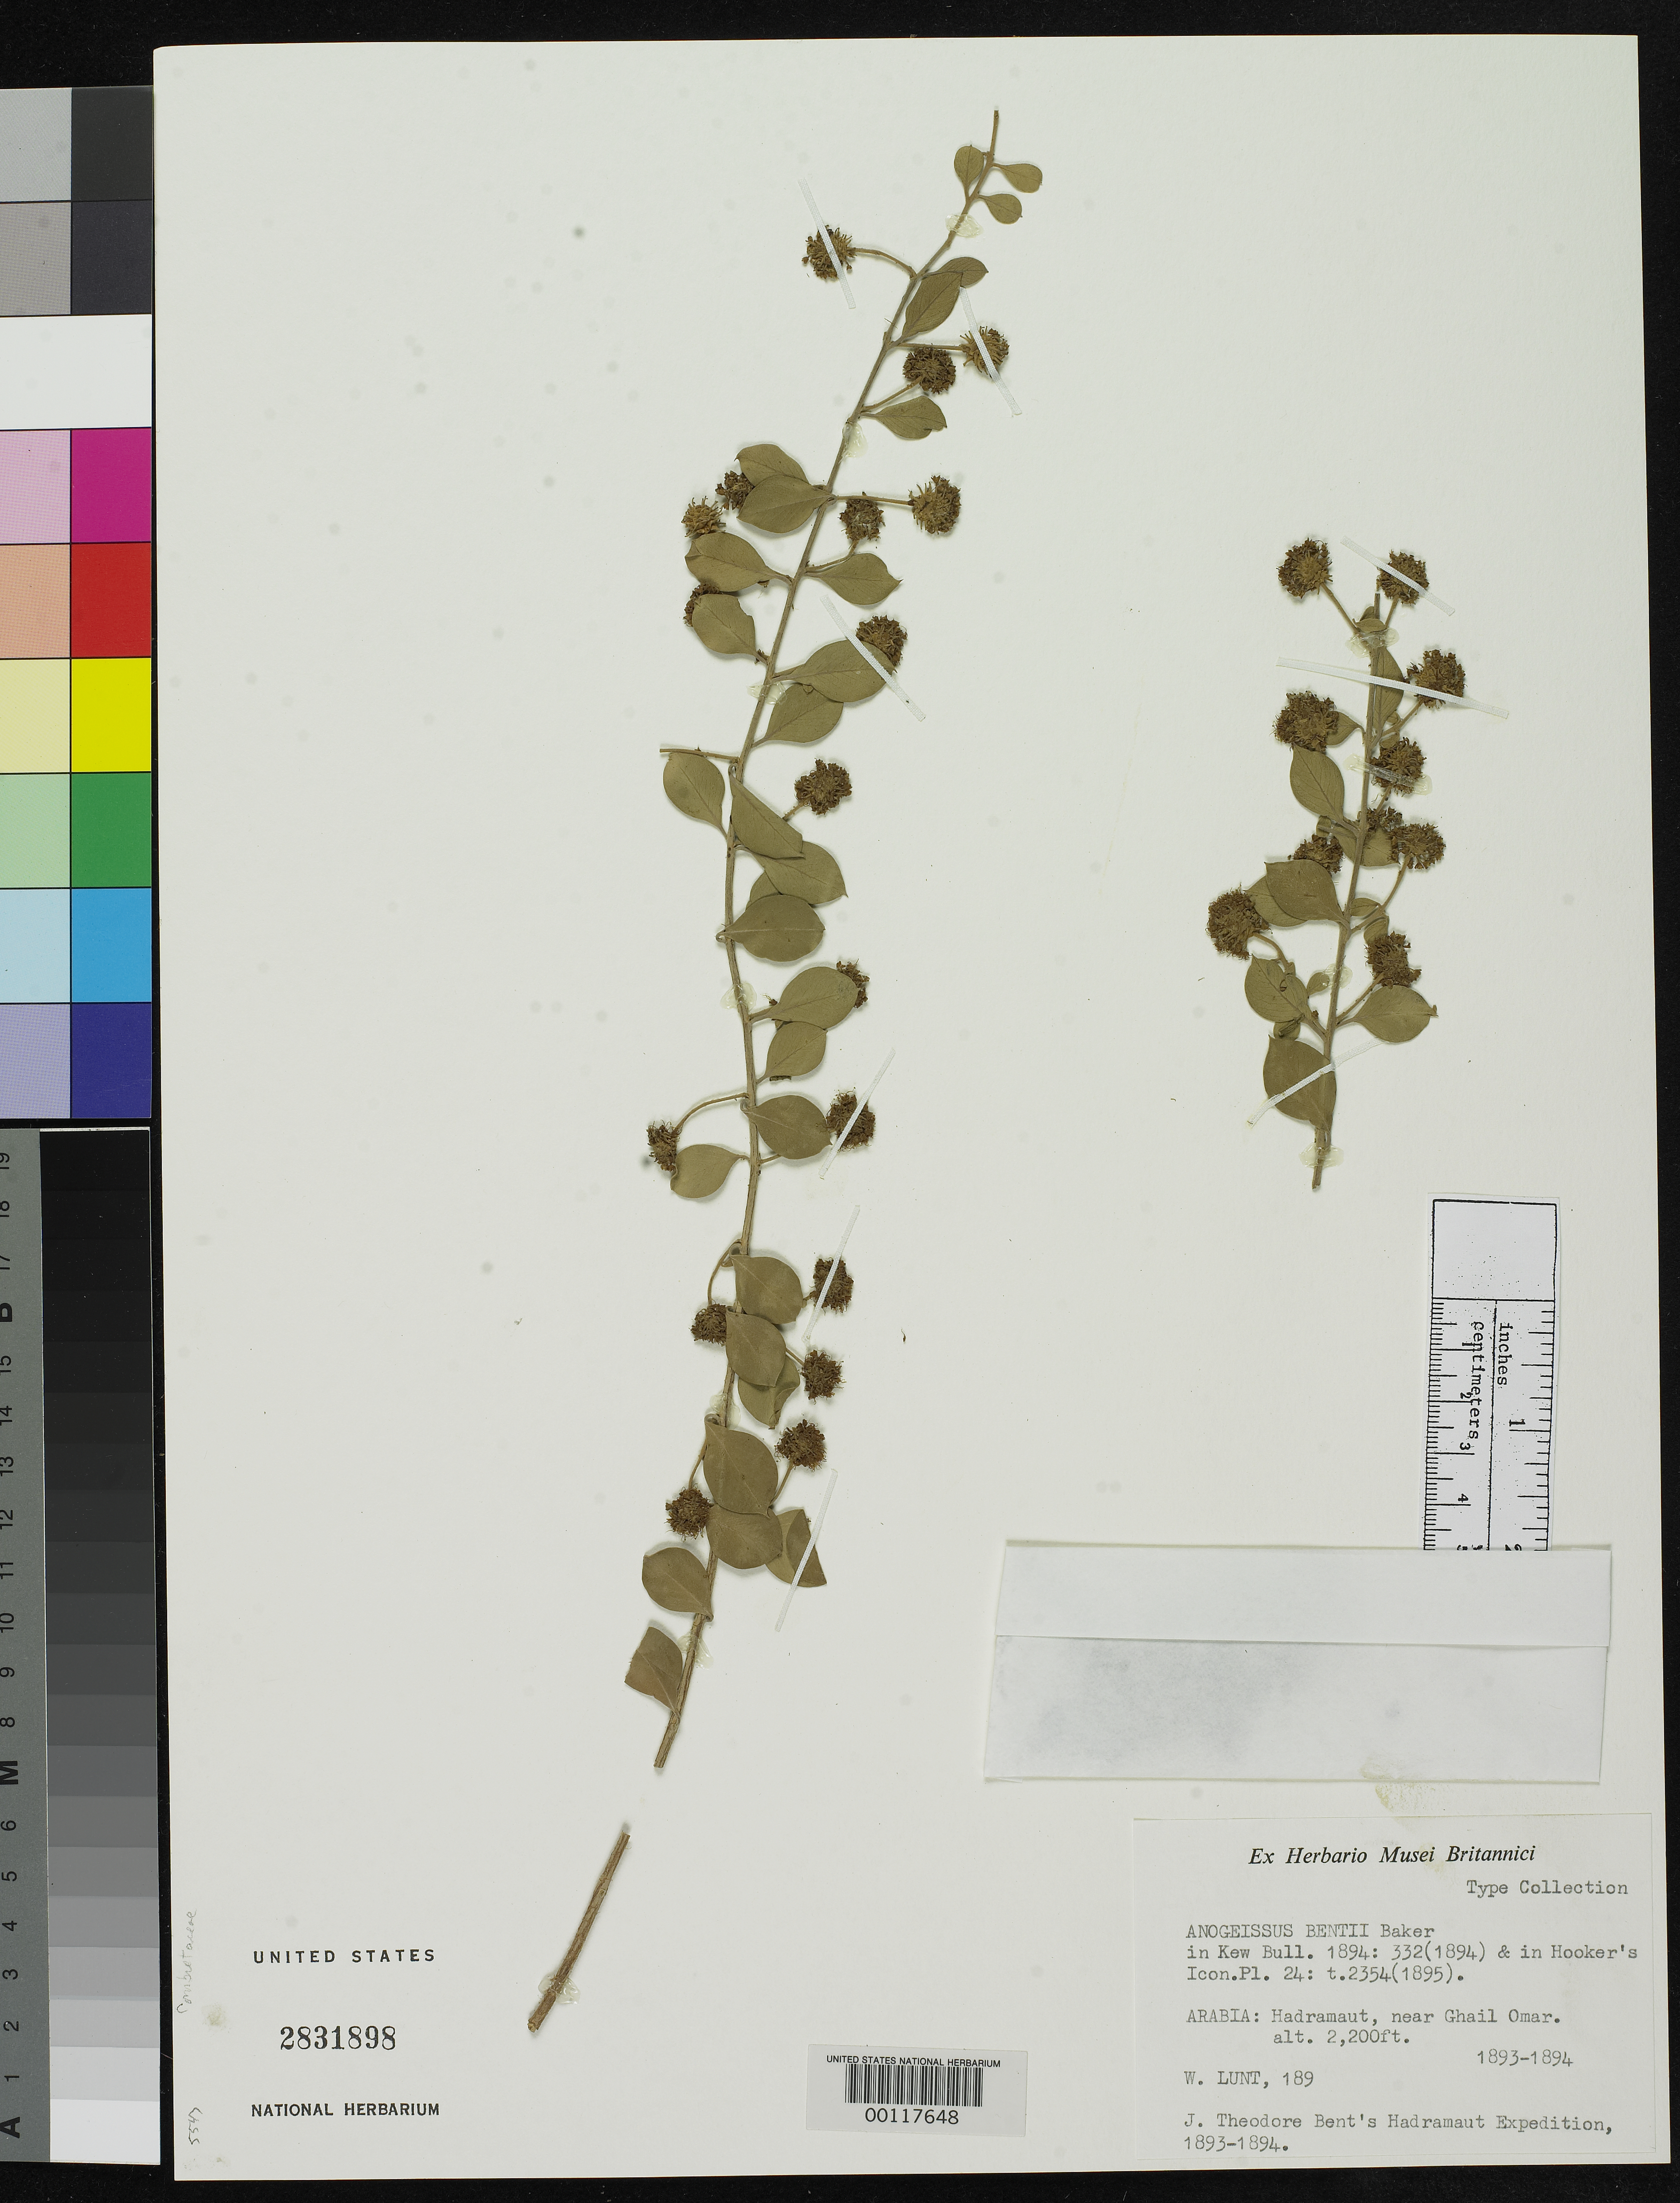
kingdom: Plantae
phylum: Tracheophyta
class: Magnoliopsida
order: Myrtales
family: Combretaceae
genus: Anogeissus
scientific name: Anogeissus bentii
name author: Baker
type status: Isotype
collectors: W. Lunt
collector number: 189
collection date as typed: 1893 to -- --- 1894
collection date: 1893/1894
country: Yemen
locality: Hadramaut, near Ghail Omar.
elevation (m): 671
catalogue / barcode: US 2831898